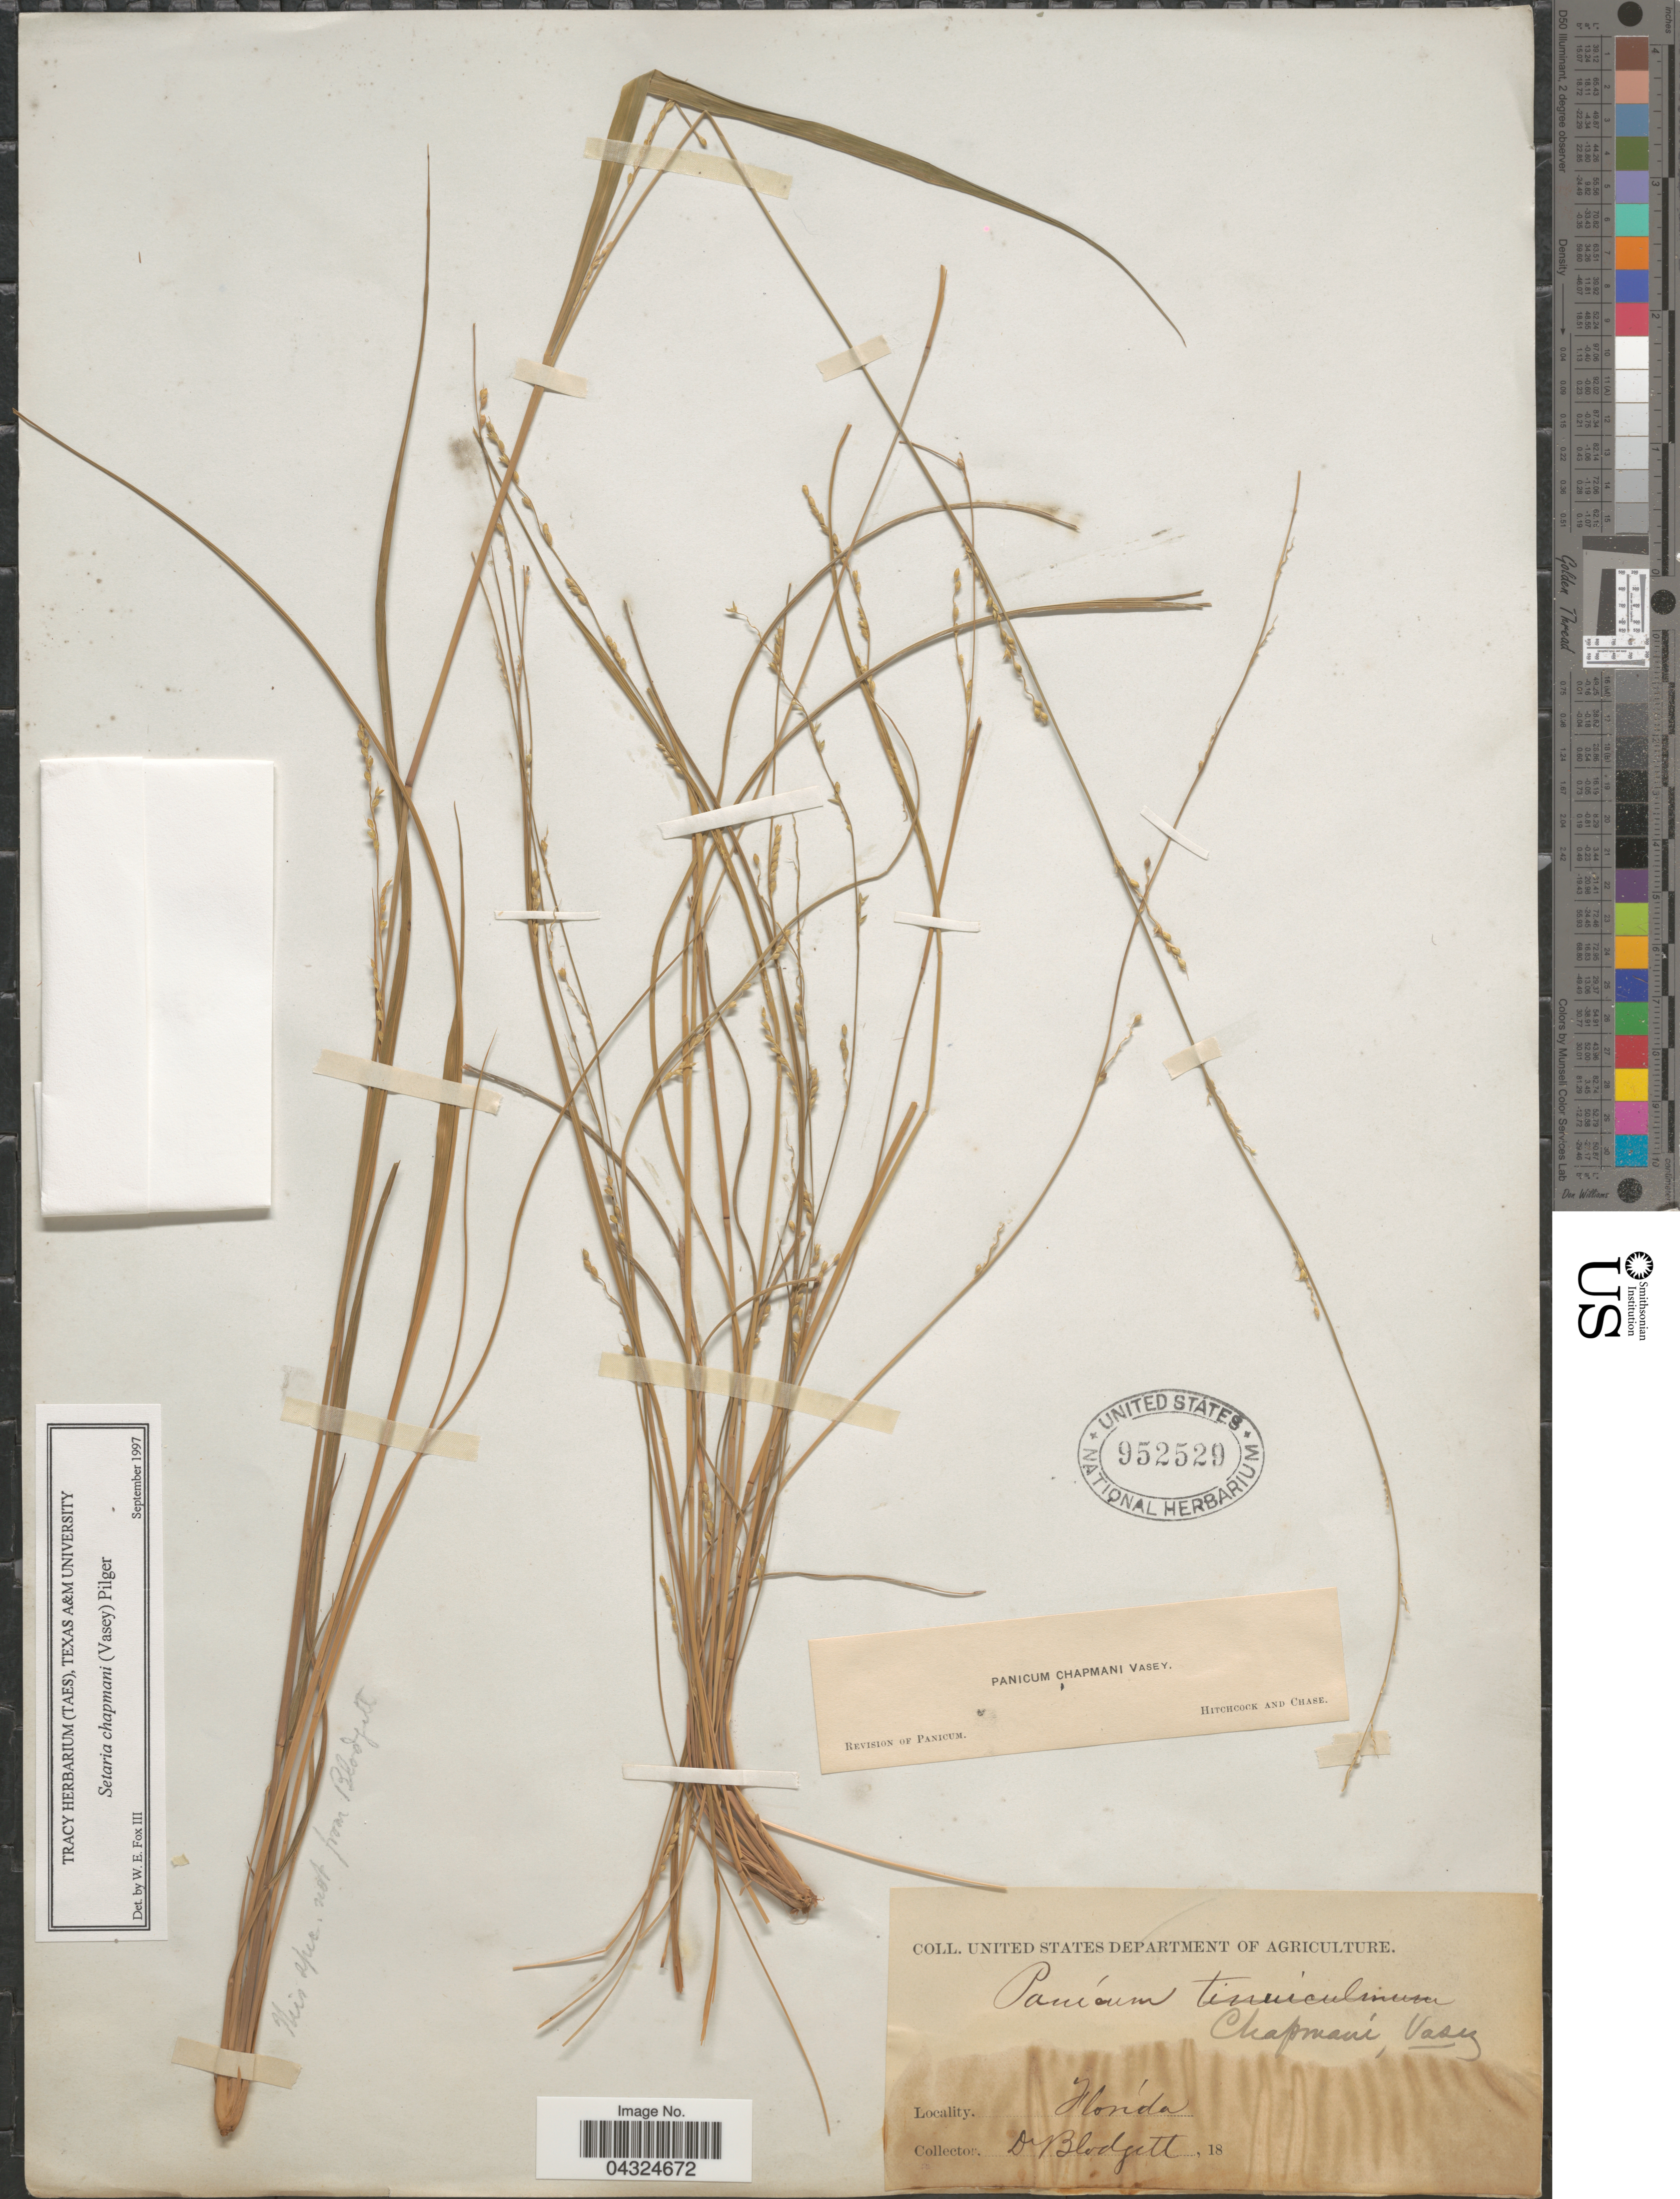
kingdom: Plantae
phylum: Tracheophyta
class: Liliopsida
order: Poales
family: Poaceae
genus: Setaria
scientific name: Setaria chapmanii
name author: (Vasey) Pilg.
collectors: Blodgett, --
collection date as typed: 18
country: United States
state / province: Florida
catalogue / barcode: US 952529